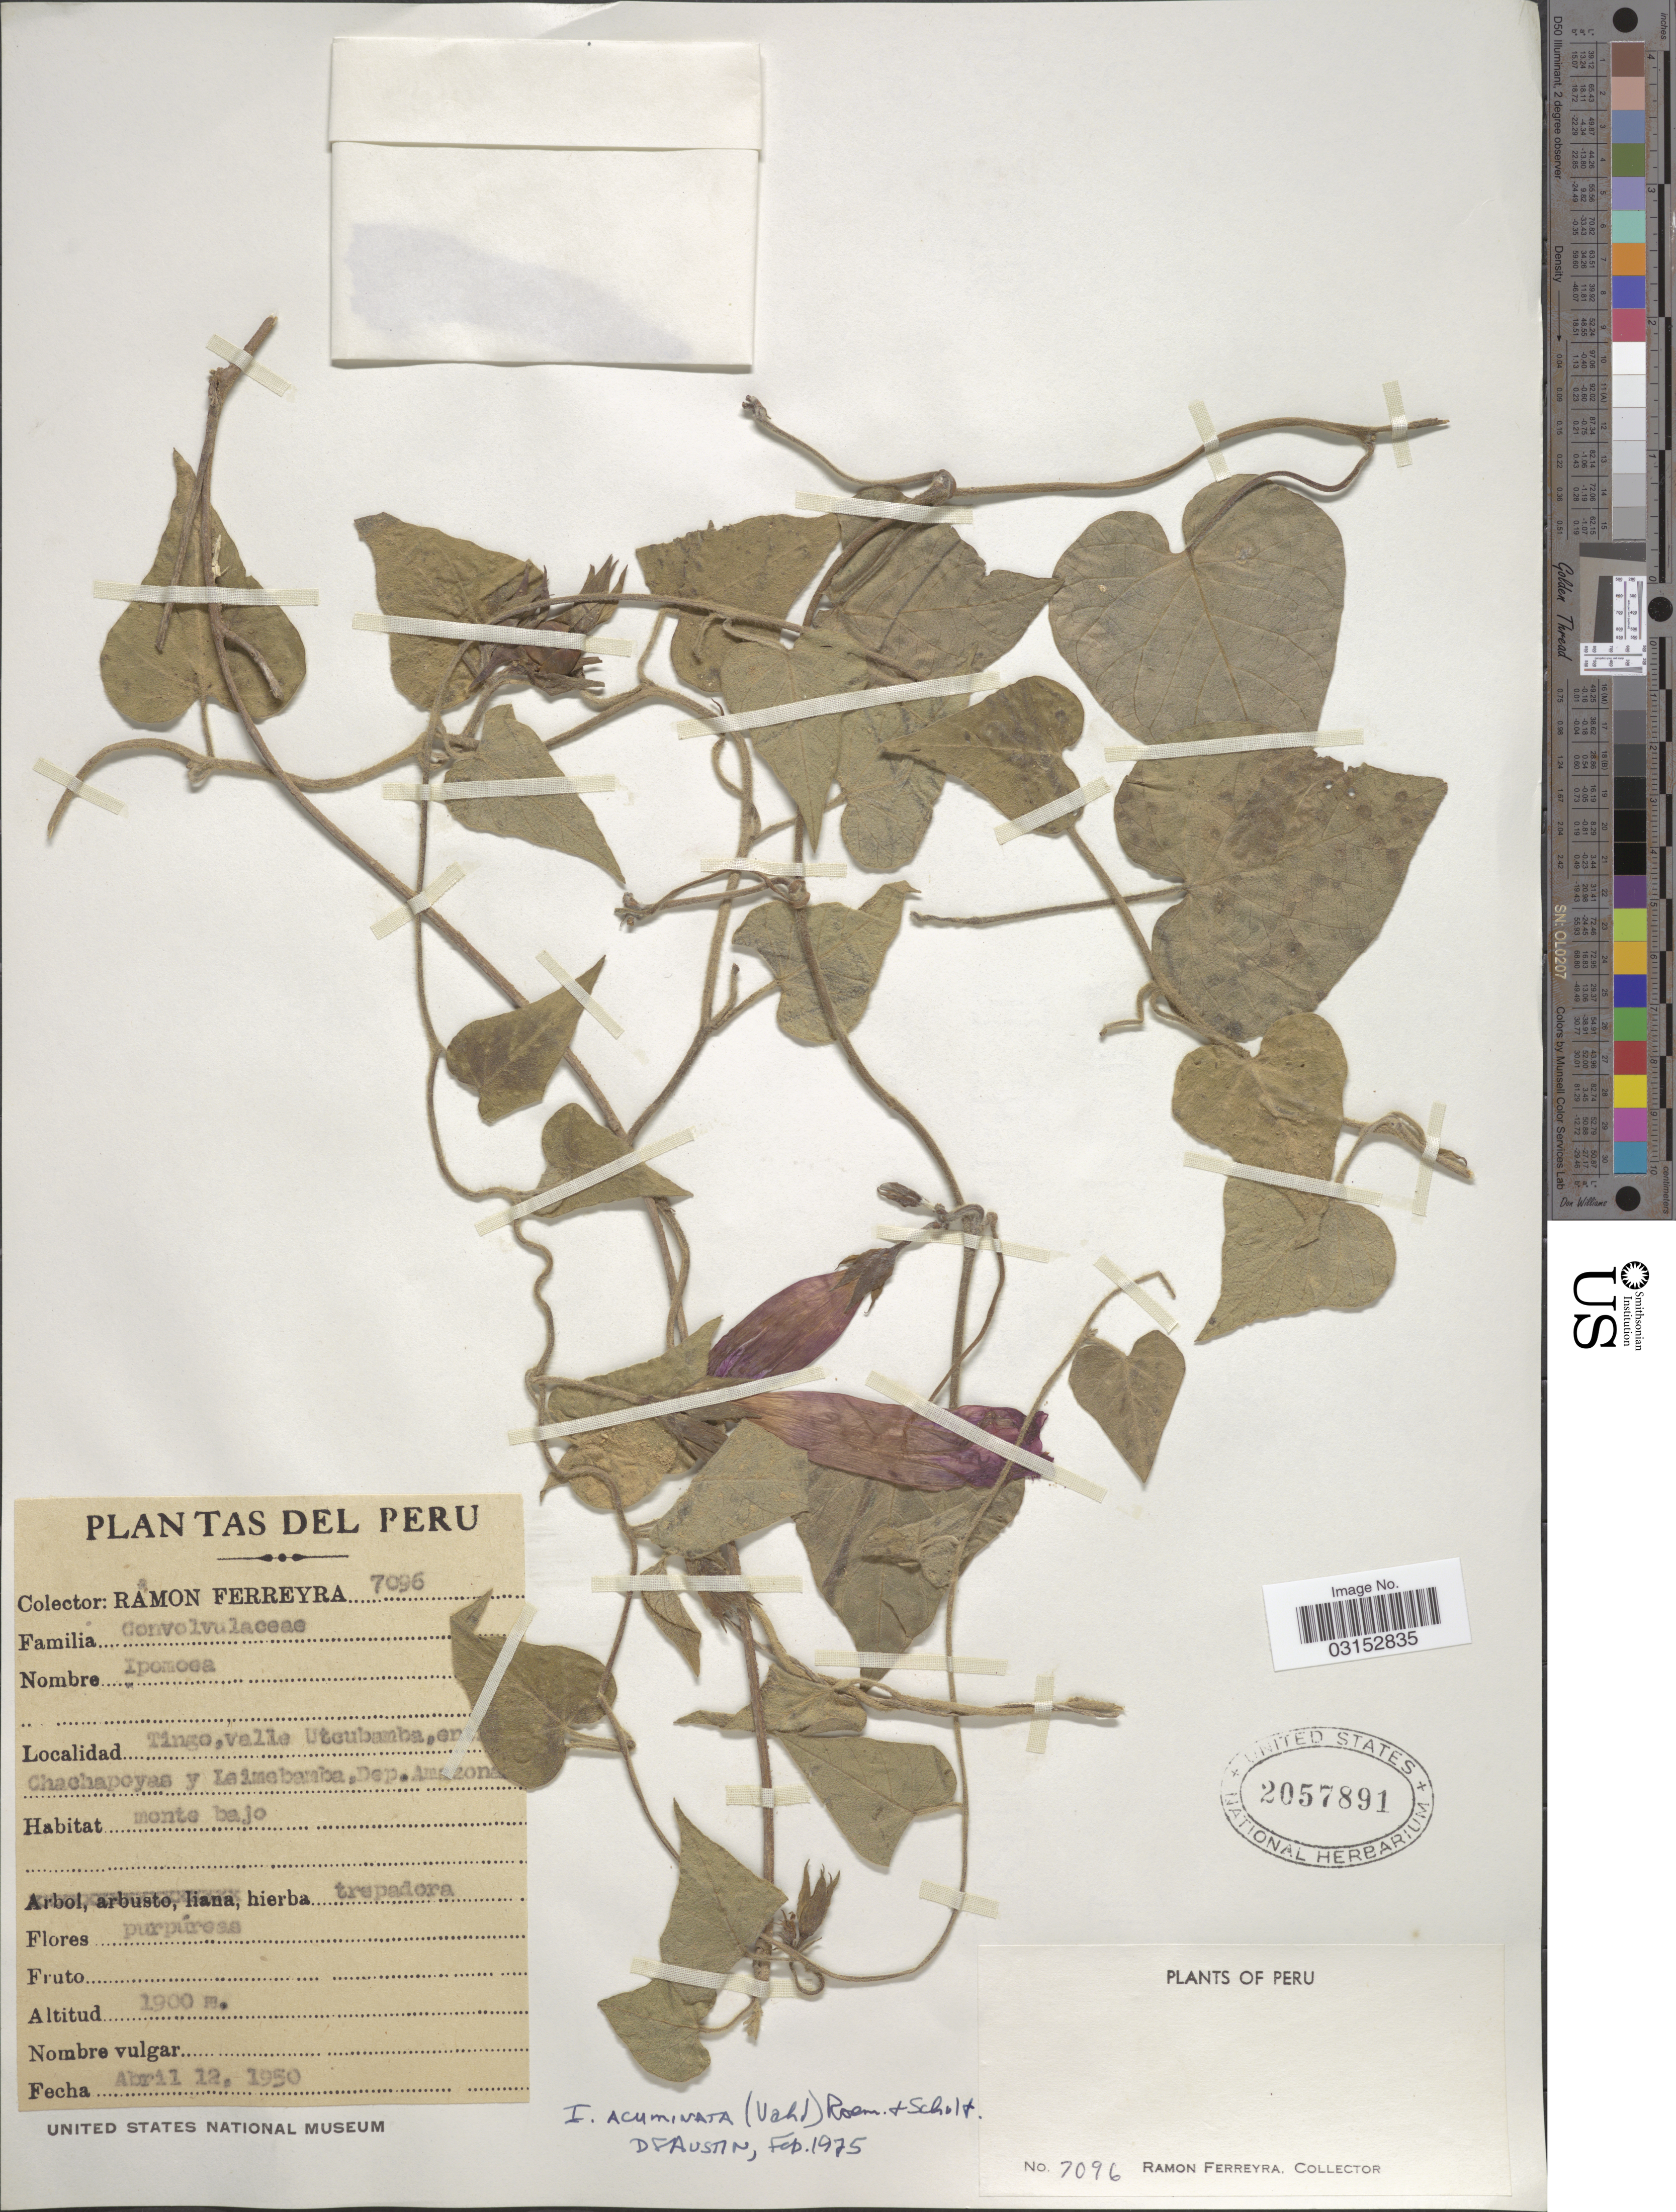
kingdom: Plantae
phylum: Tracheophyta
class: Magnoliopsida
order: Solanales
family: Convolvulaceae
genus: Ipomoea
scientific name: Ipomoea indica (Burm.) Merr. var. indica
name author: (Burm.) Merr.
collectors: R. A. Ferreyra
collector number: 7096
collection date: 1950-04-12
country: Peru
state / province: Amazonas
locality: Tingo, Valle Utcubamba, entre Chachapoyas y Leimebamba, Dep. Amazonas.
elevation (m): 1900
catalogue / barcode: US 2057891